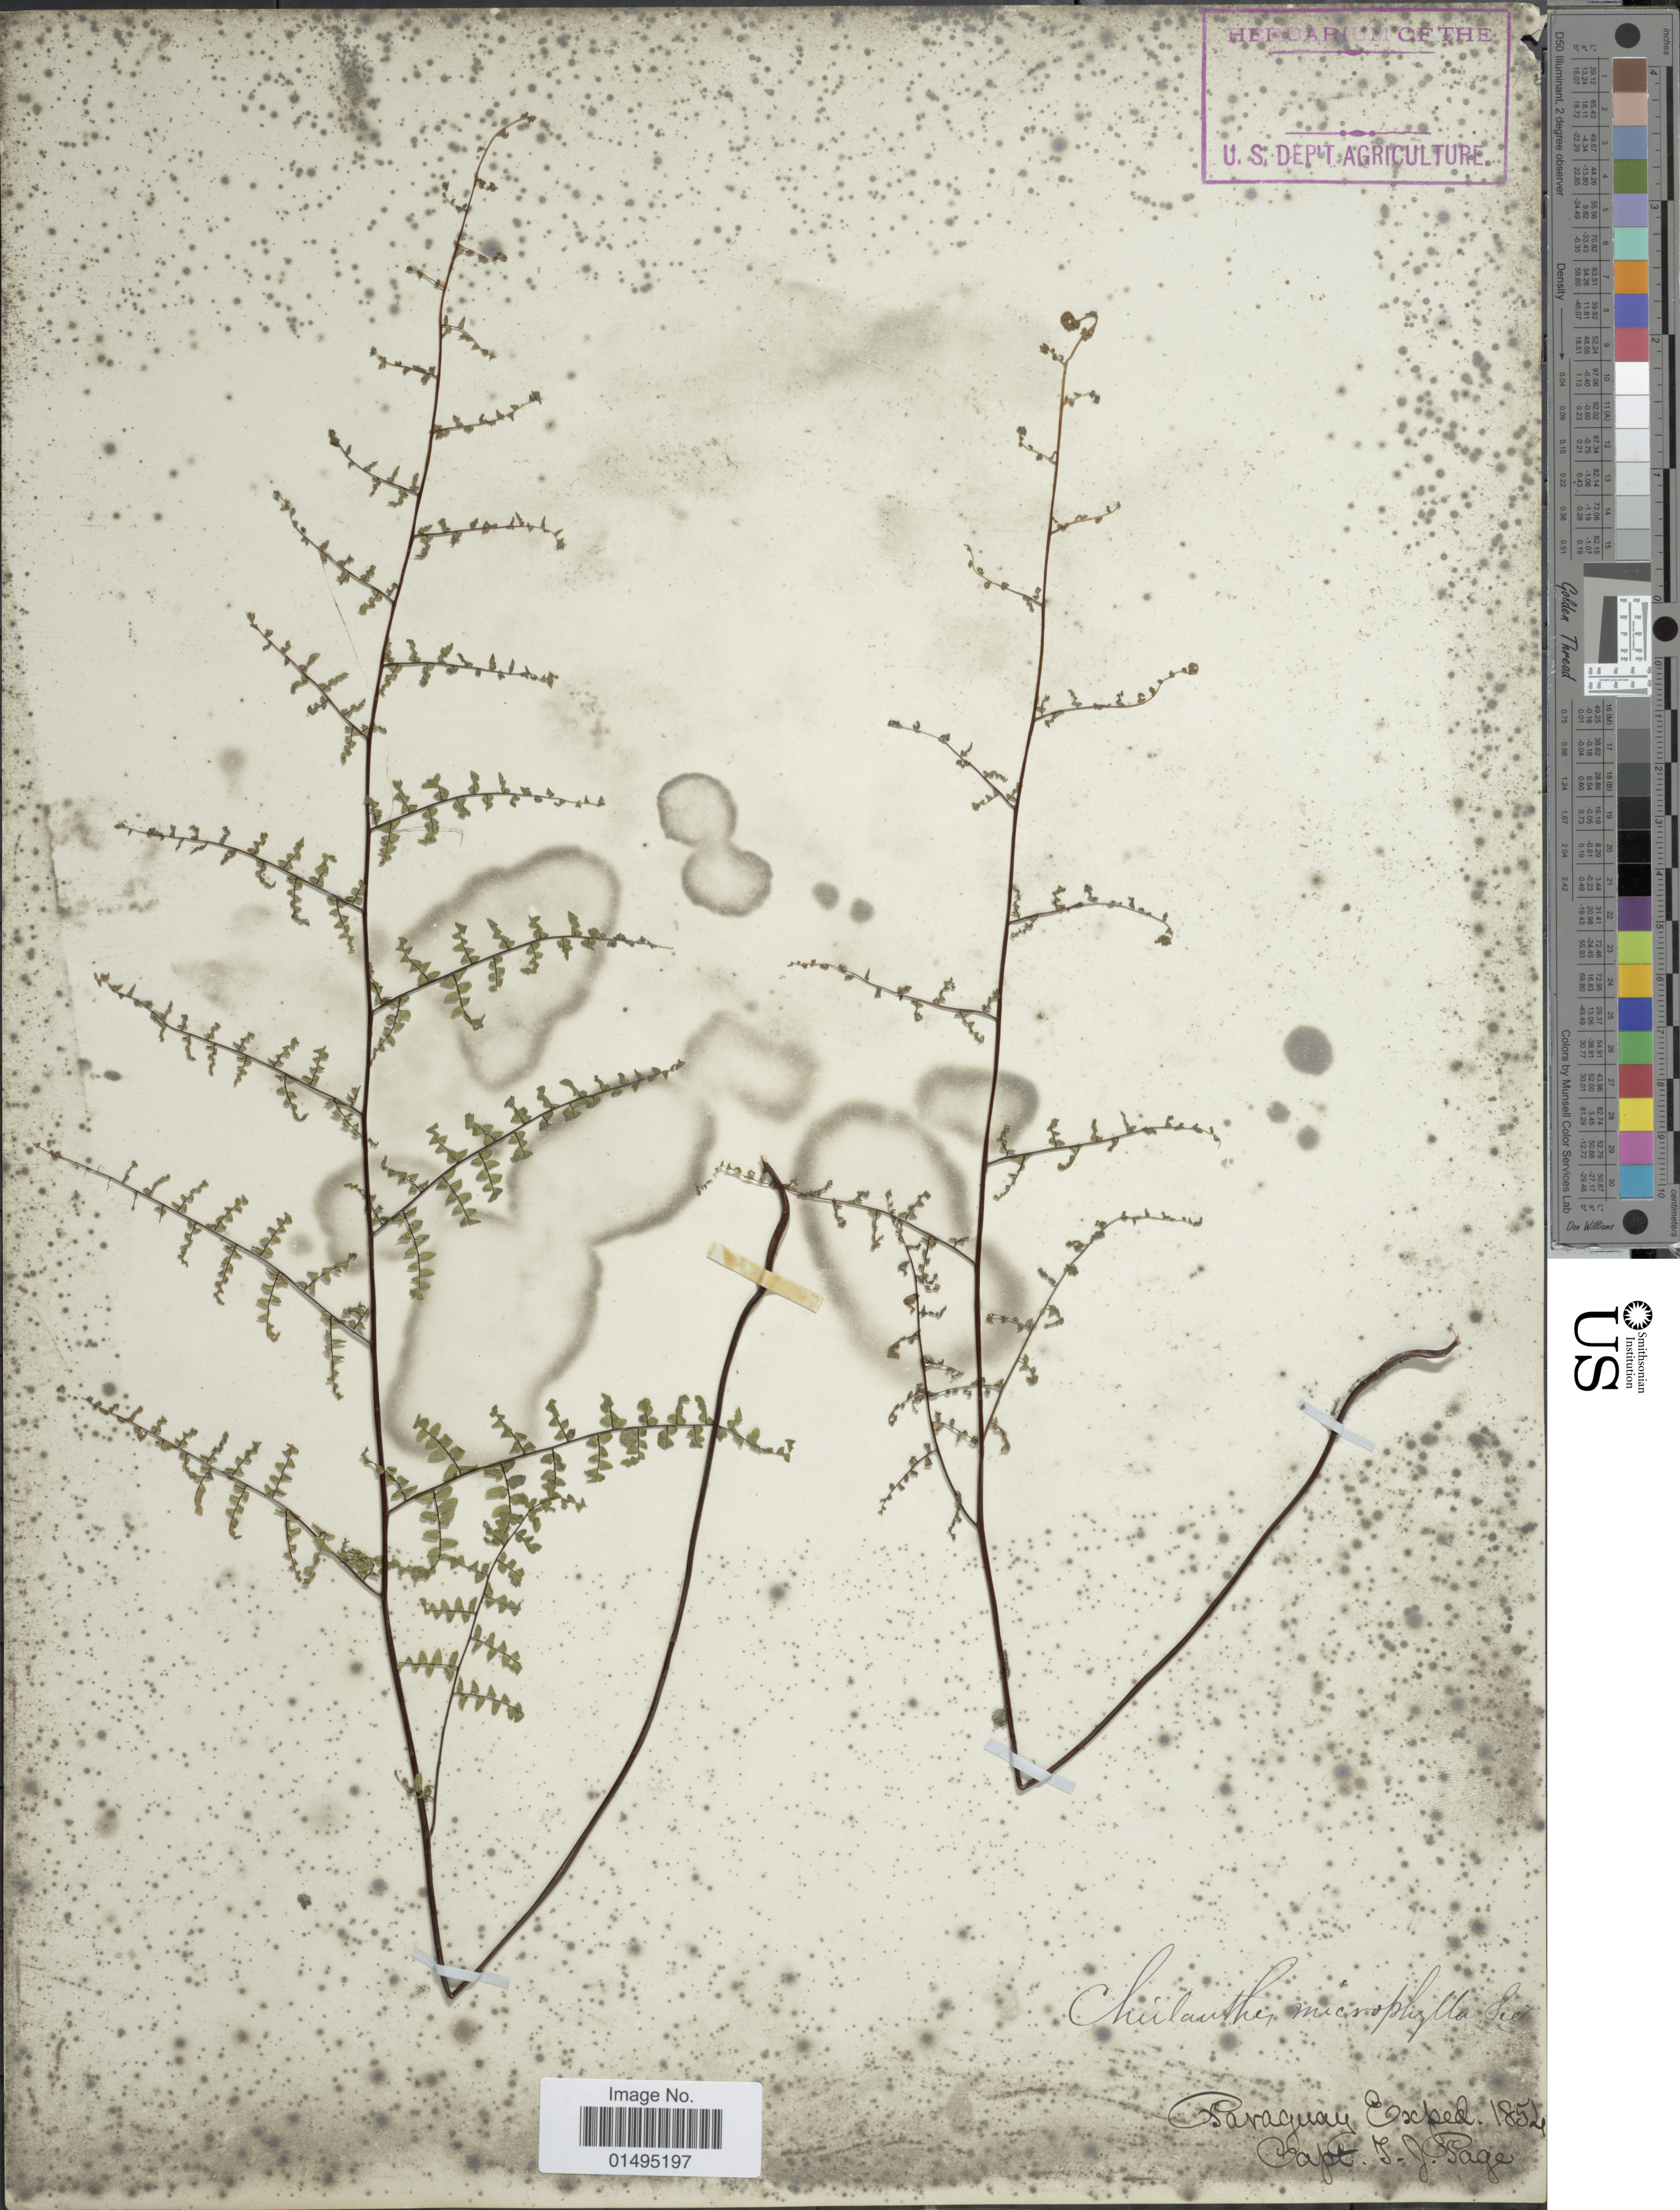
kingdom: Plantae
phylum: Tracheophyta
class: Polypodiopsida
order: Polypodiales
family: Pteridaceae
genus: Myriopteris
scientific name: Myriopteris microphylla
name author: (Sw.) Grusz & Windham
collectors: J. Page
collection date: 1854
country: Paraguay